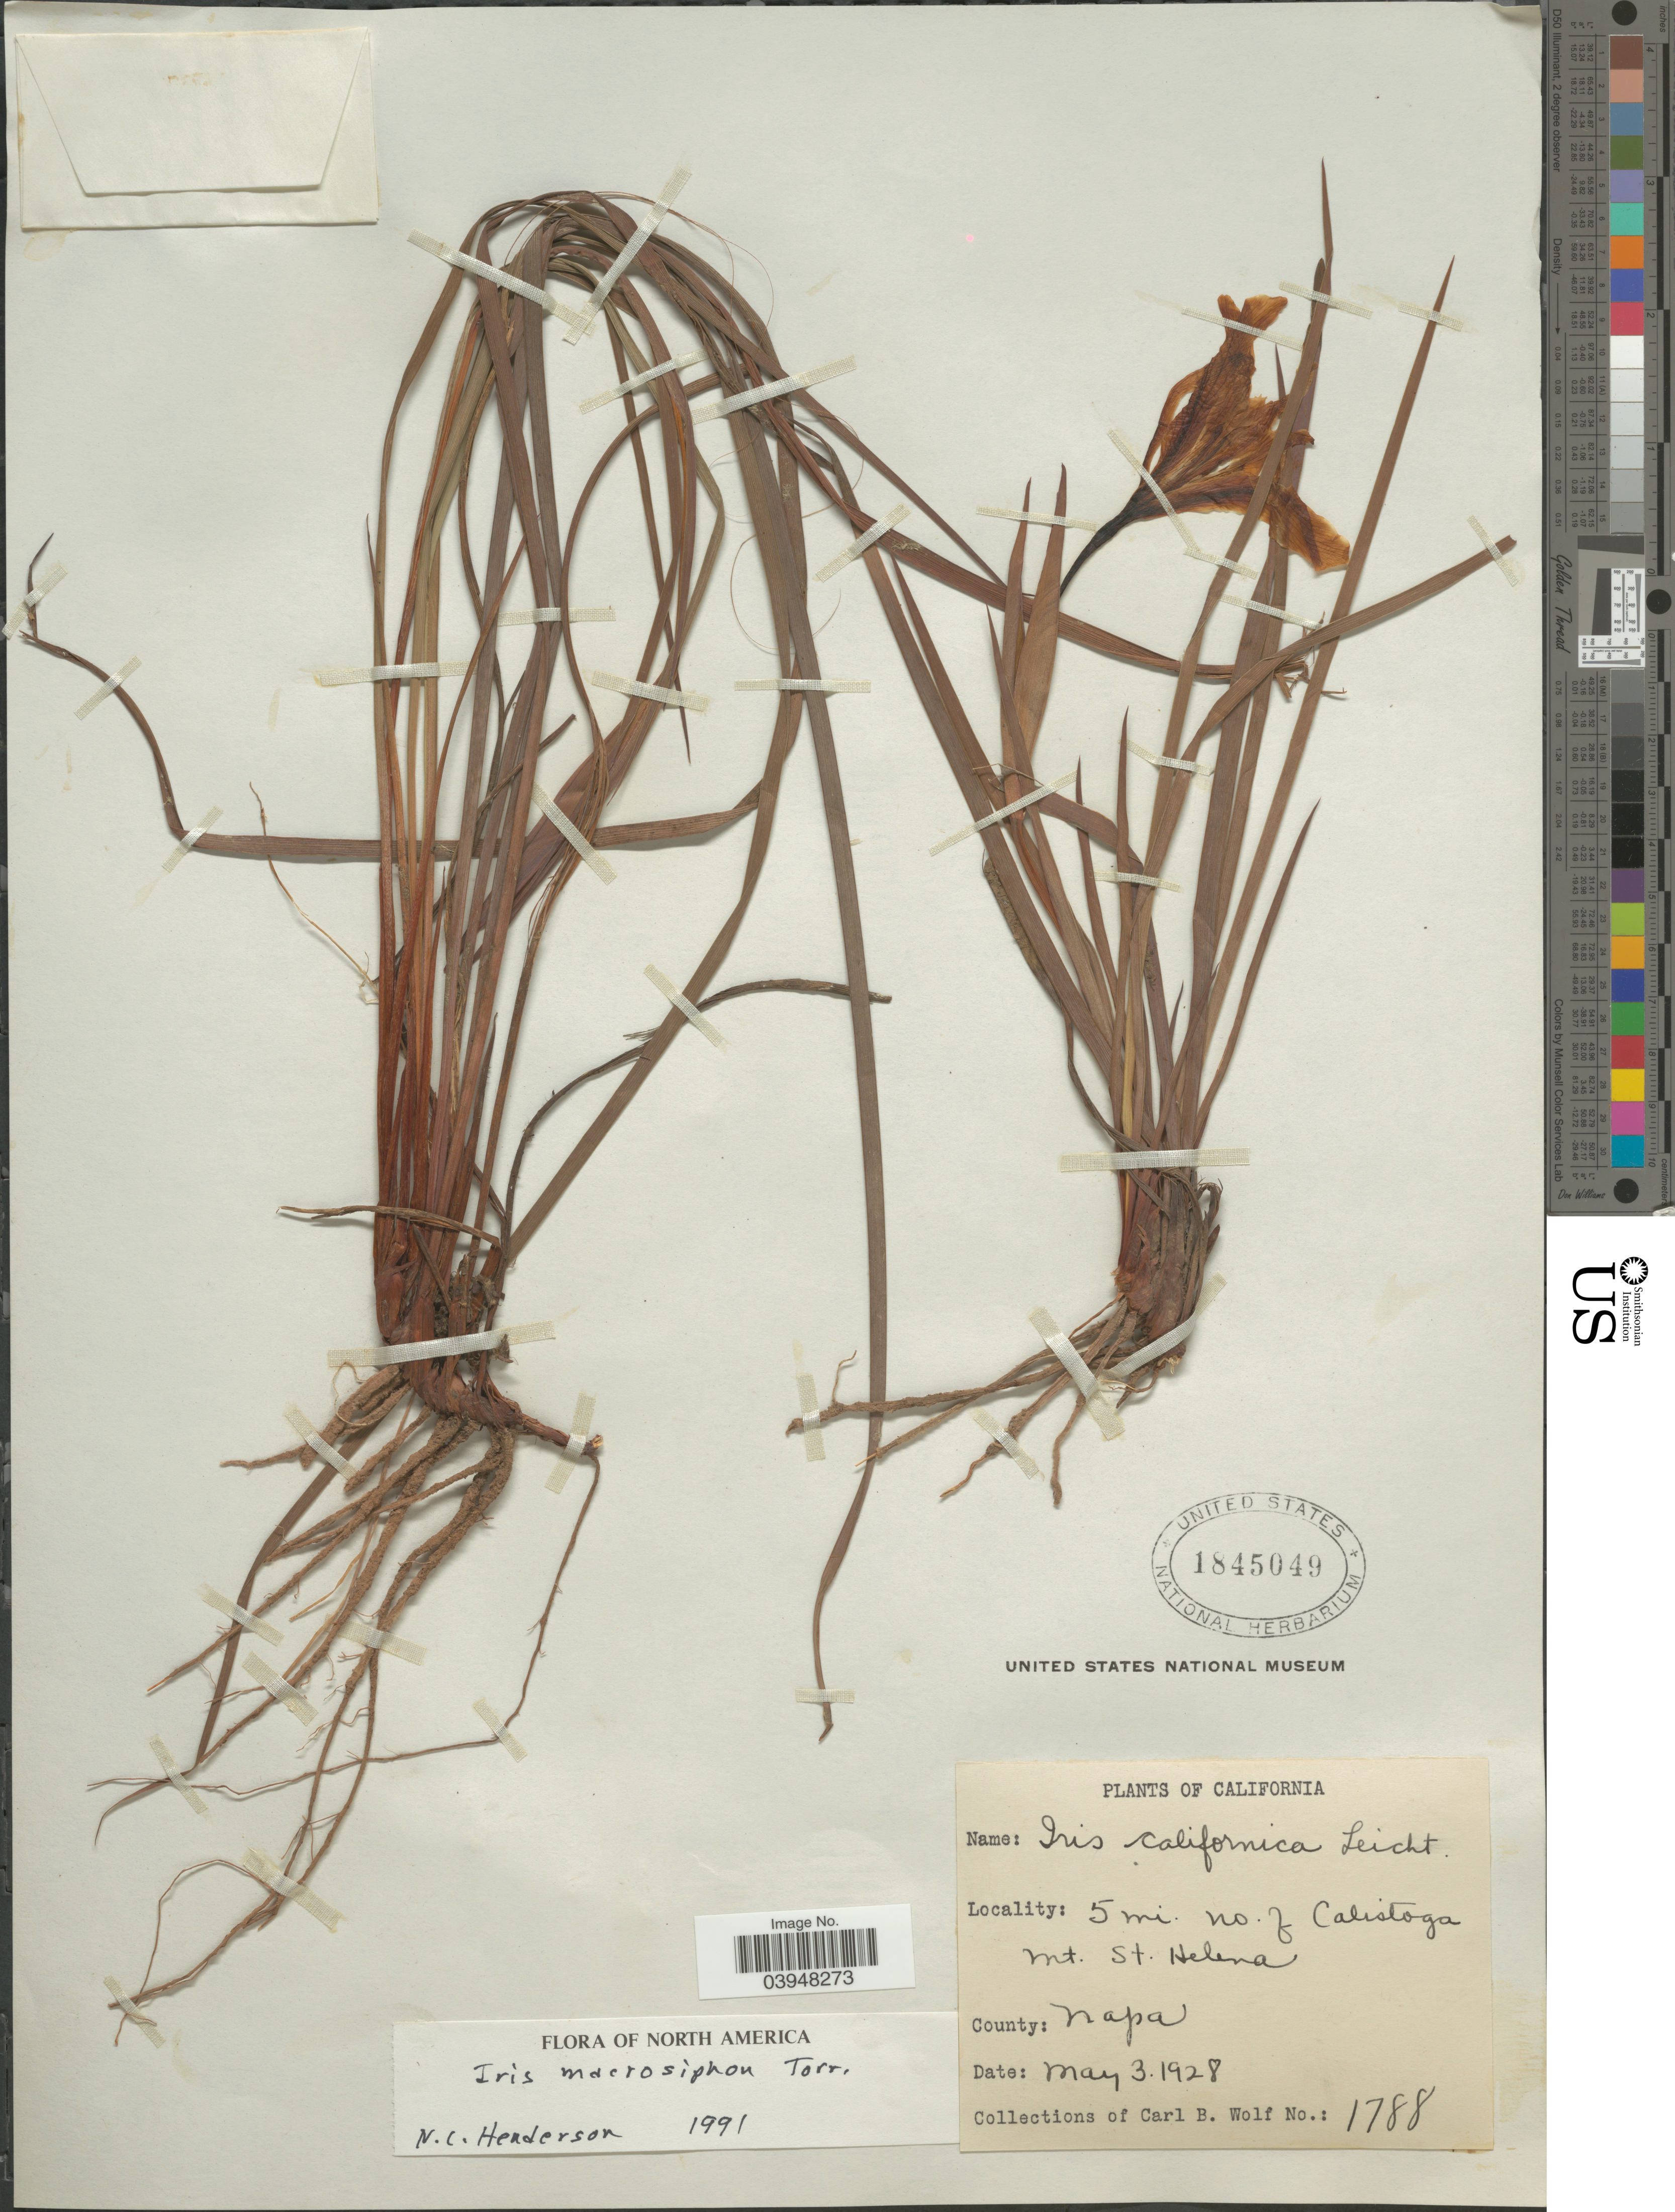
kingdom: Plantae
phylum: Tracheophyta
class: Liliopsida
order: Asparagales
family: Iridaceae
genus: Iris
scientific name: Iris californica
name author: Leichtlin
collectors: C. B. Wolf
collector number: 1788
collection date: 1928-05-03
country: United States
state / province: California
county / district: Napa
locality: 5 mi. no. of Calistoga mt. St. Helena. County: Napa.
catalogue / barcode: US 1845049